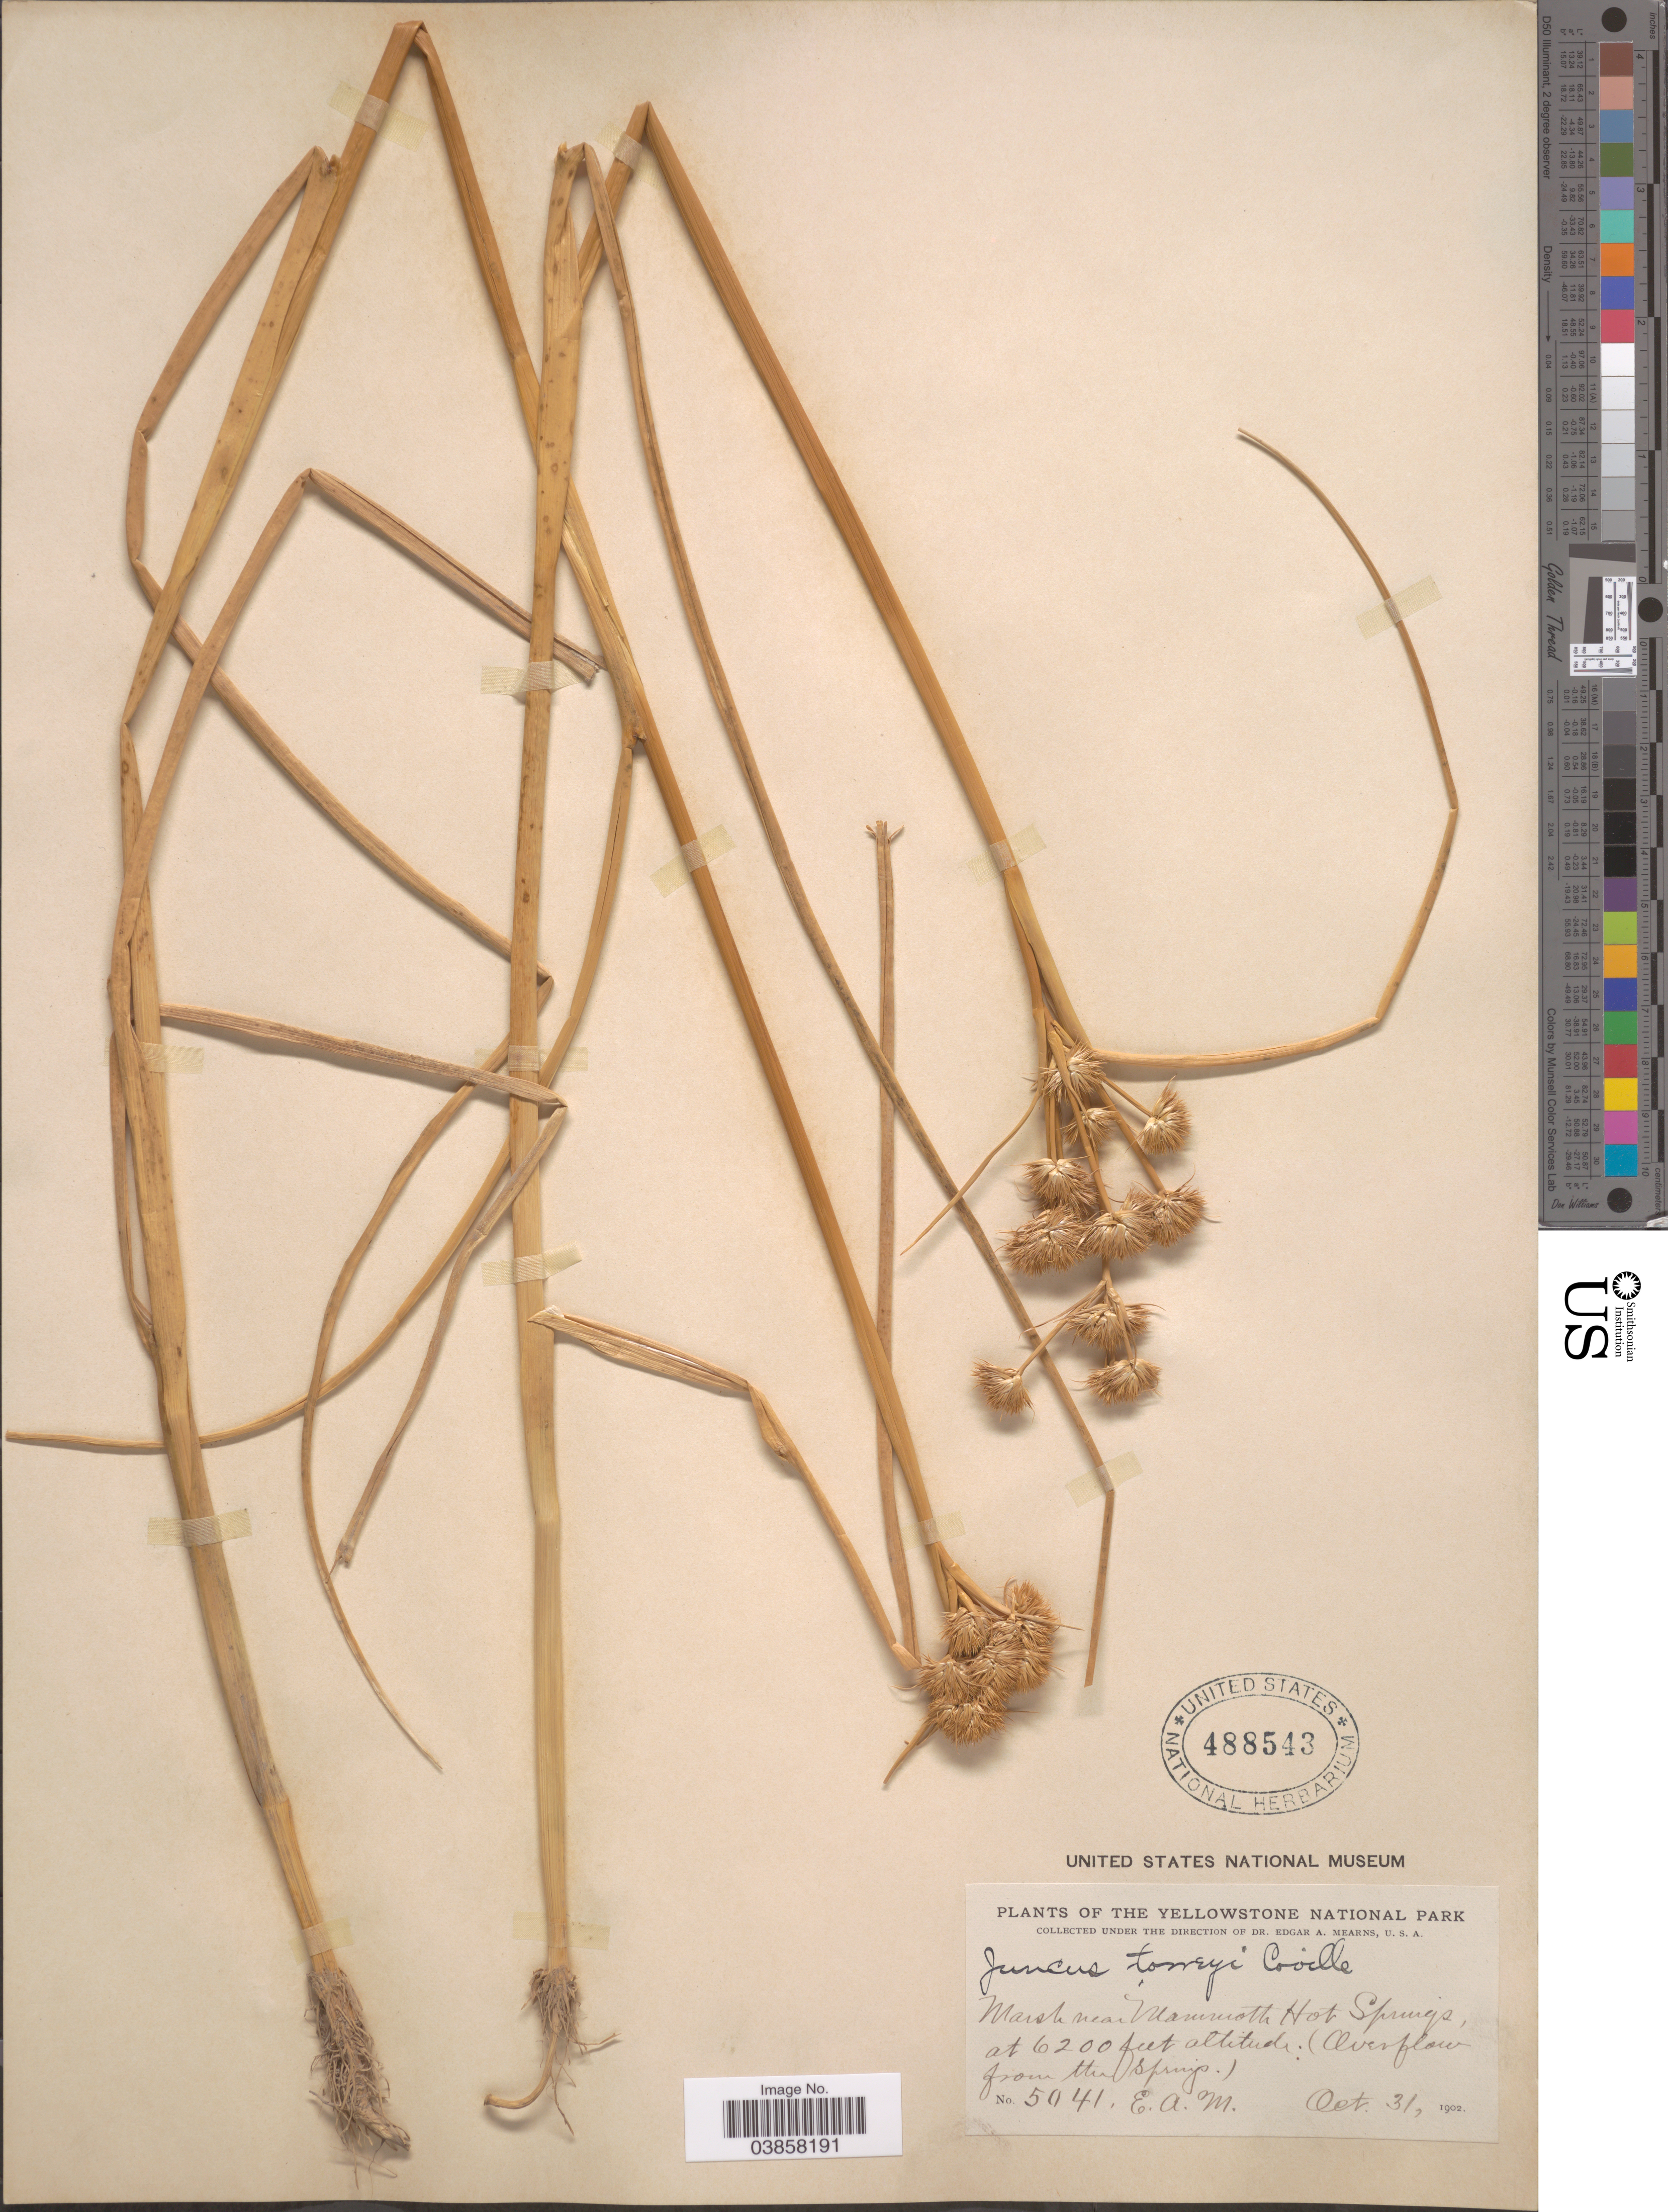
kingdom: Plantae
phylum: Tracheophyta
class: Liliopsida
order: Poales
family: Juncaceae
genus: Juncus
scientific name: Juncus torreyi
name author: Coville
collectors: E. A. Mearns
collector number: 5041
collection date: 1902-10-31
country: United States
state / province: Wyoming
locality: The Yellowstone National Park. Marsh near Mammoth Hot Springs.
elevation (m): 1890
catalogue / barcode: US 488543